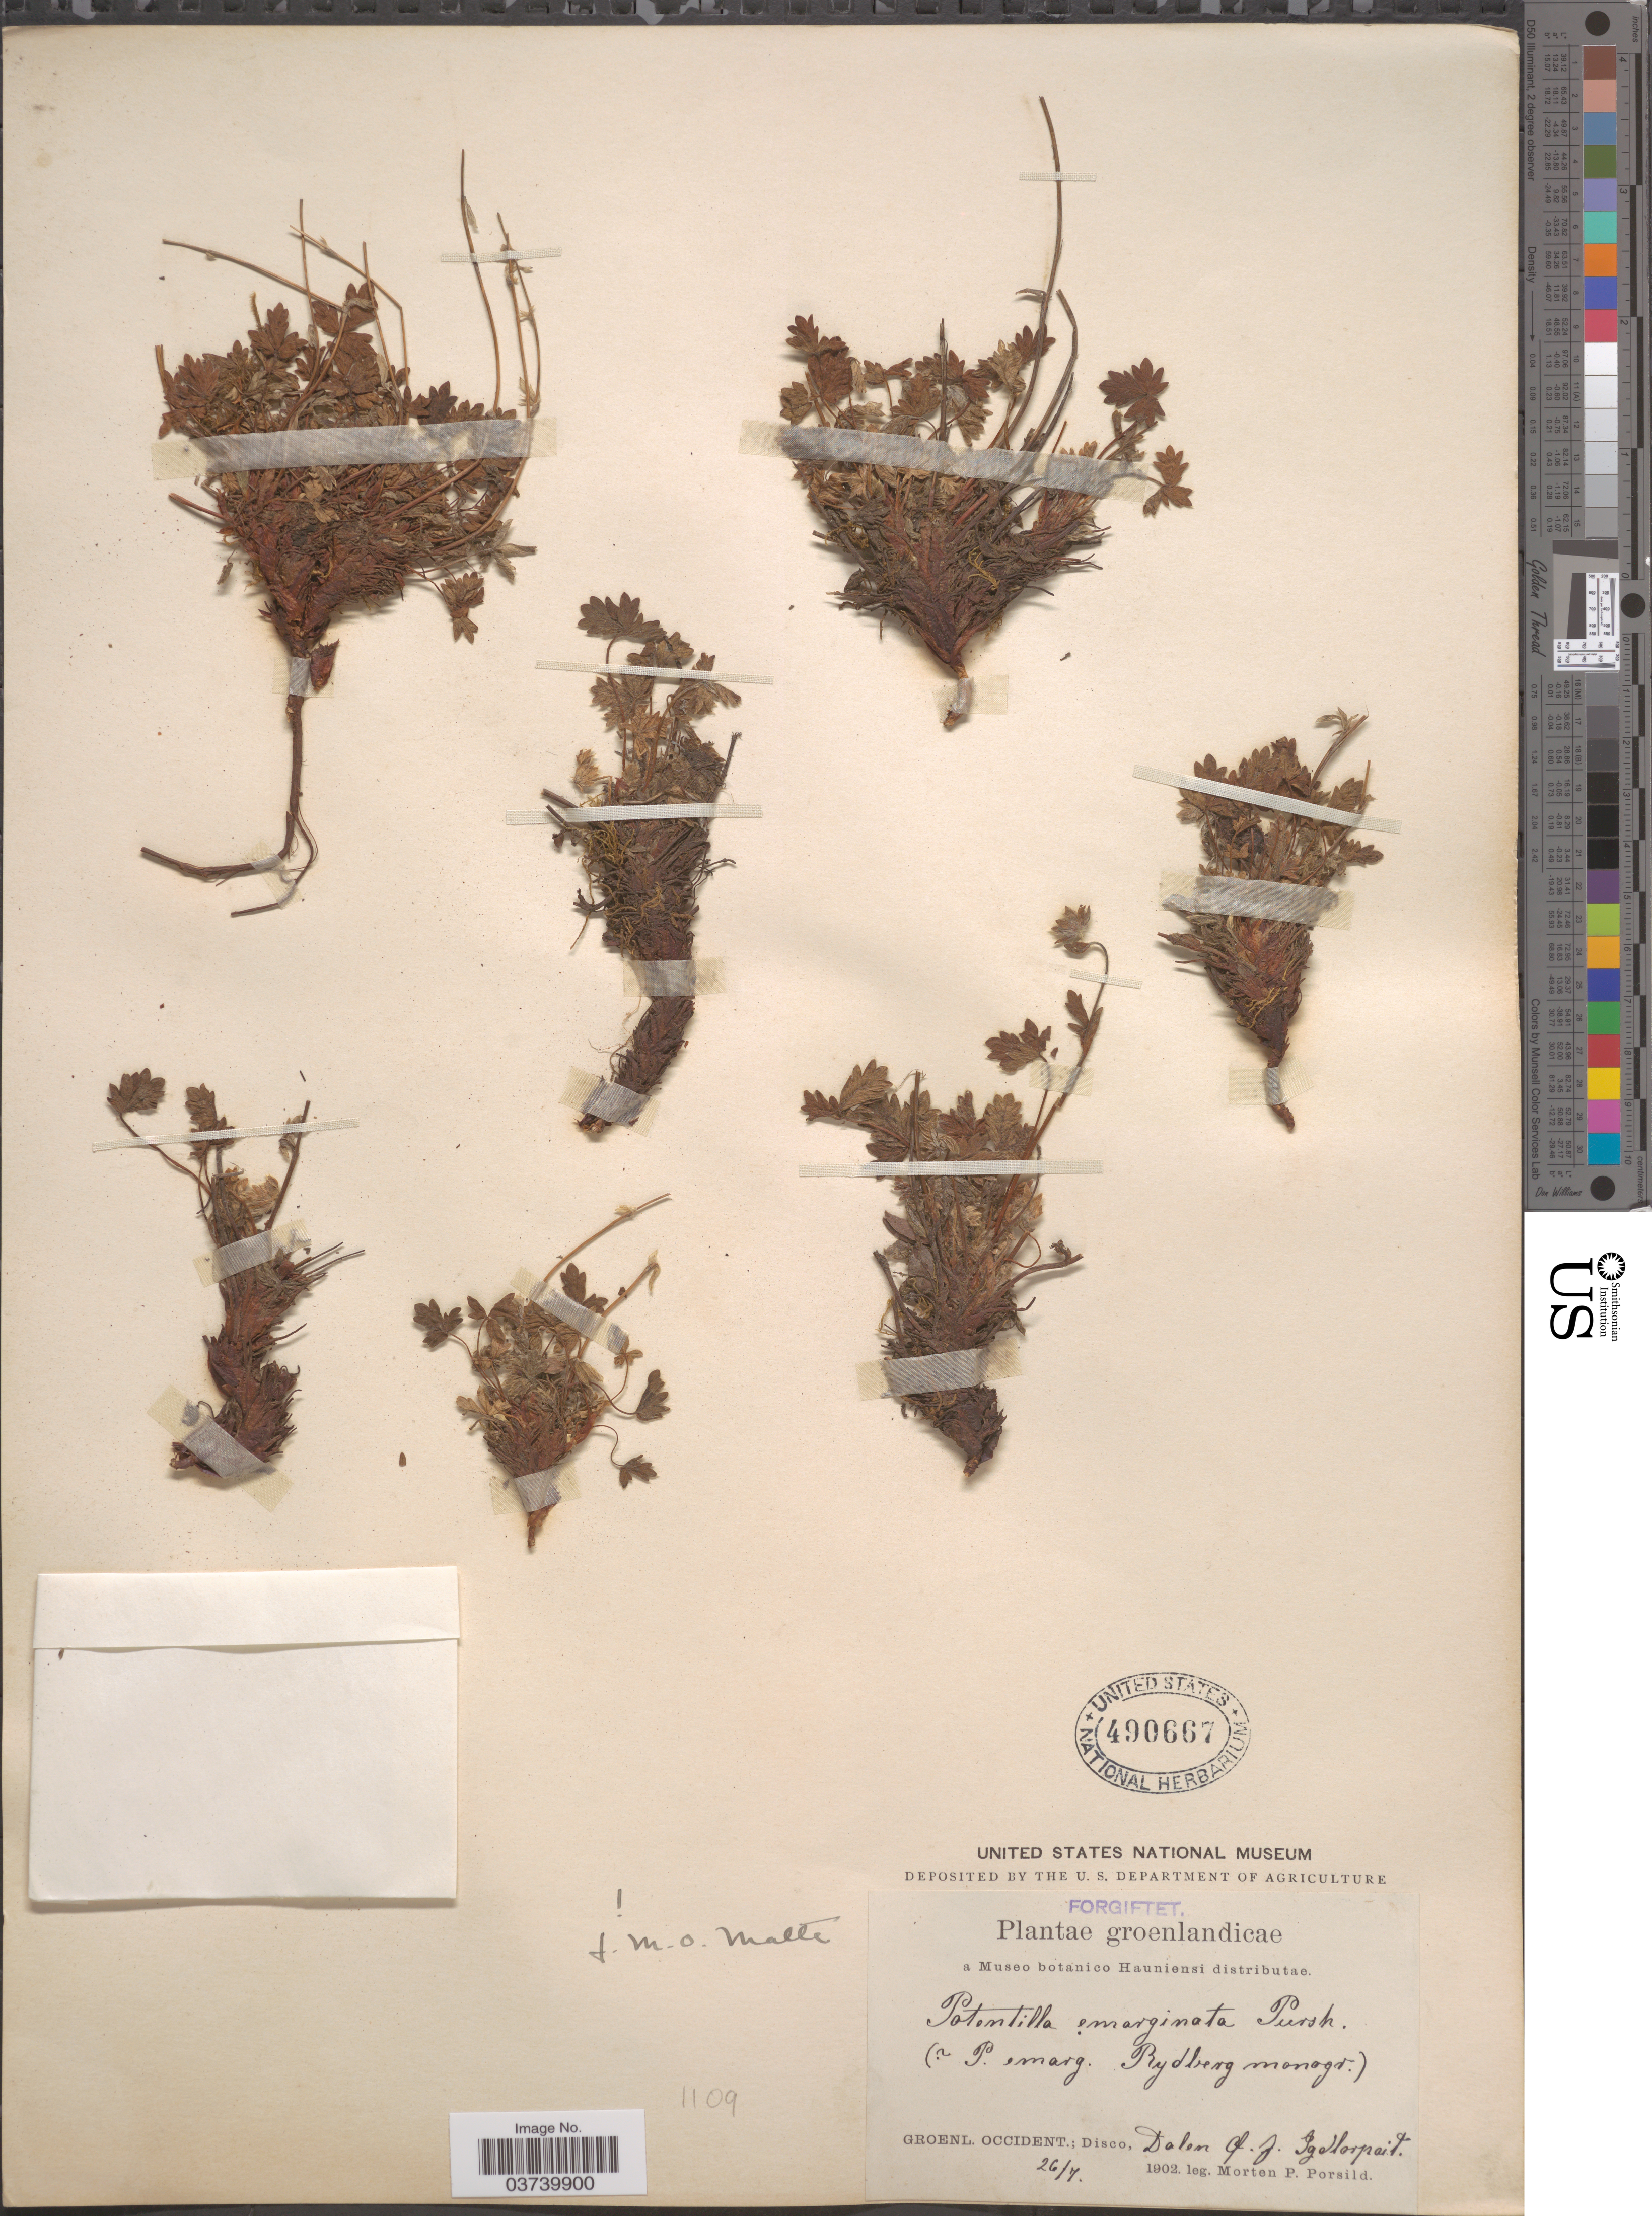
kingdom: Plantae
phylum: Tracheophyta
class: Magnoliopsida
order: Rosales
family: Rosaceae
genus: Potentilla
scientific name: Potentilla hyparctica subsp. hyparctica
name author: Malte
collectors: M. P. Porsild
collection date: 1902-07-26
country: Greenland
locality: Groenl. Occident.: Disco, Dalen of S. Igdlorpait.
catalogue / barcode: US 490667